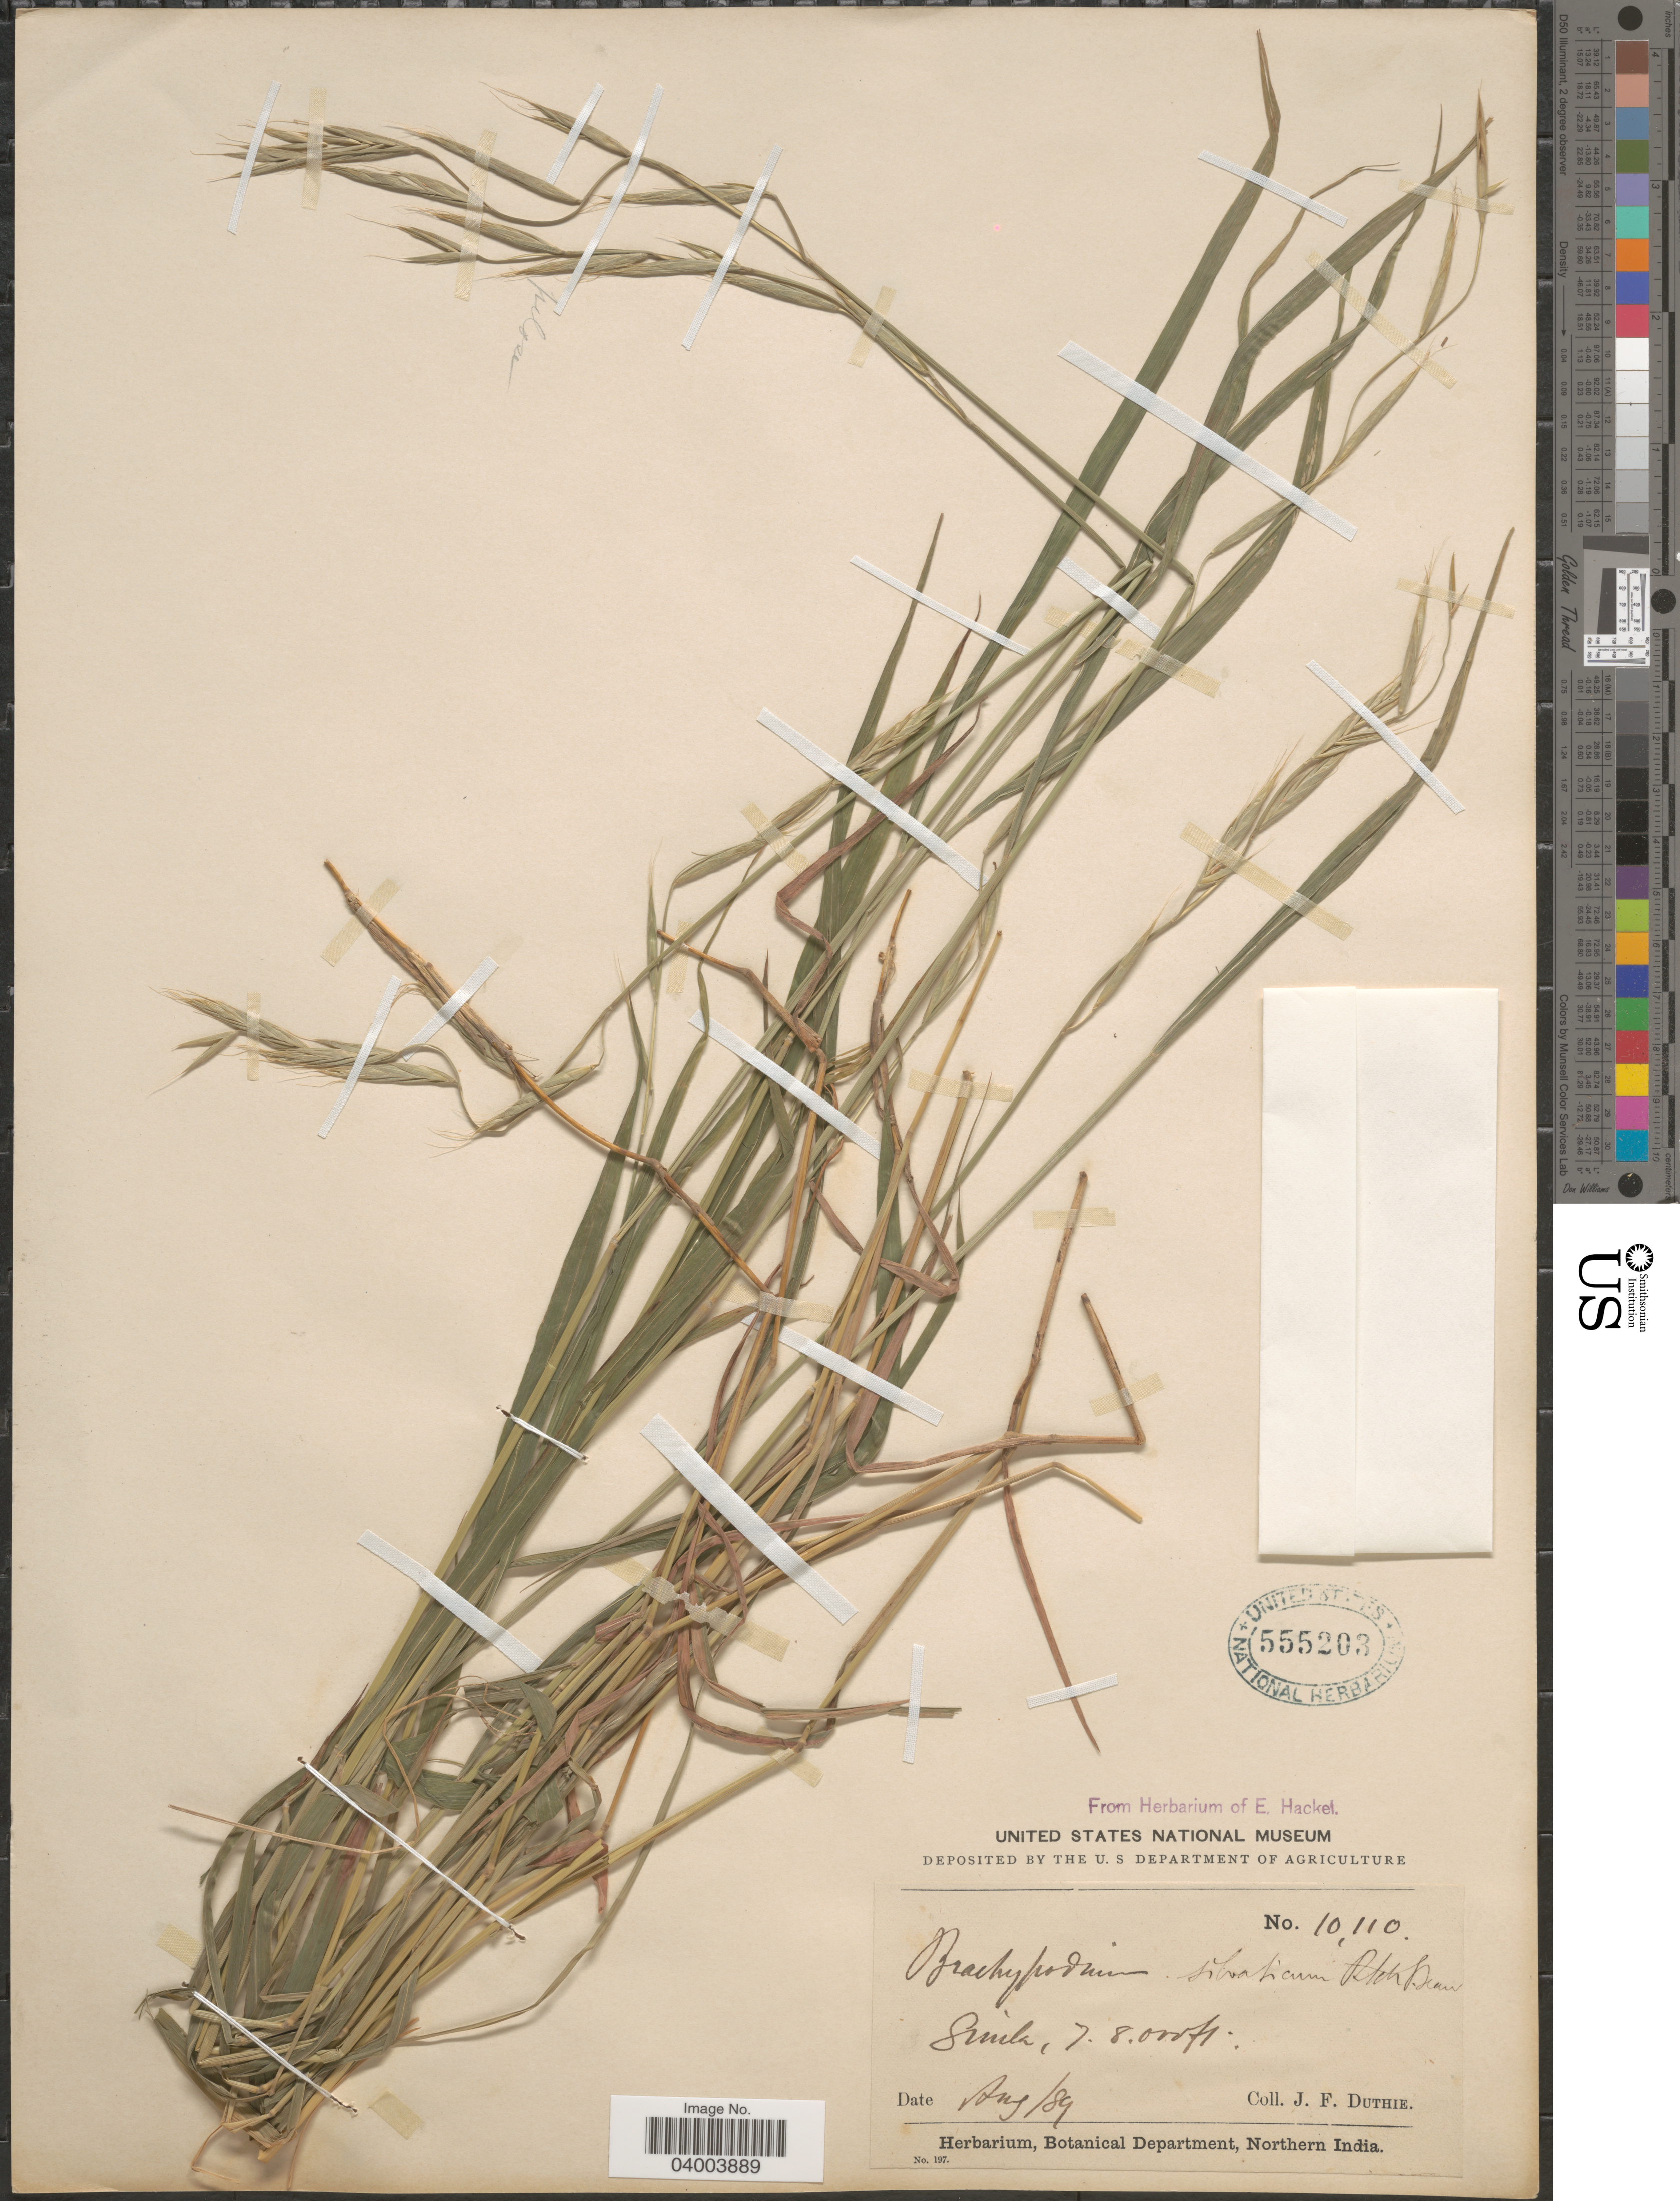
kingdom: Plantae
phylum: Tracheophyta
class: Liliopsida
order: Poales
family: Poaceae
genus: Brachypodium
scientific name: Brachypodium sylvaticum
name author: (Huds.) P. Beauv.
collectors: J. F. Duthie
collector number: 10110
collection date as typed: Transcribed d/m/y: /8/89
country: India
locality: Simla.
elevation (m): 2134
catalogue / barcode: US 555203